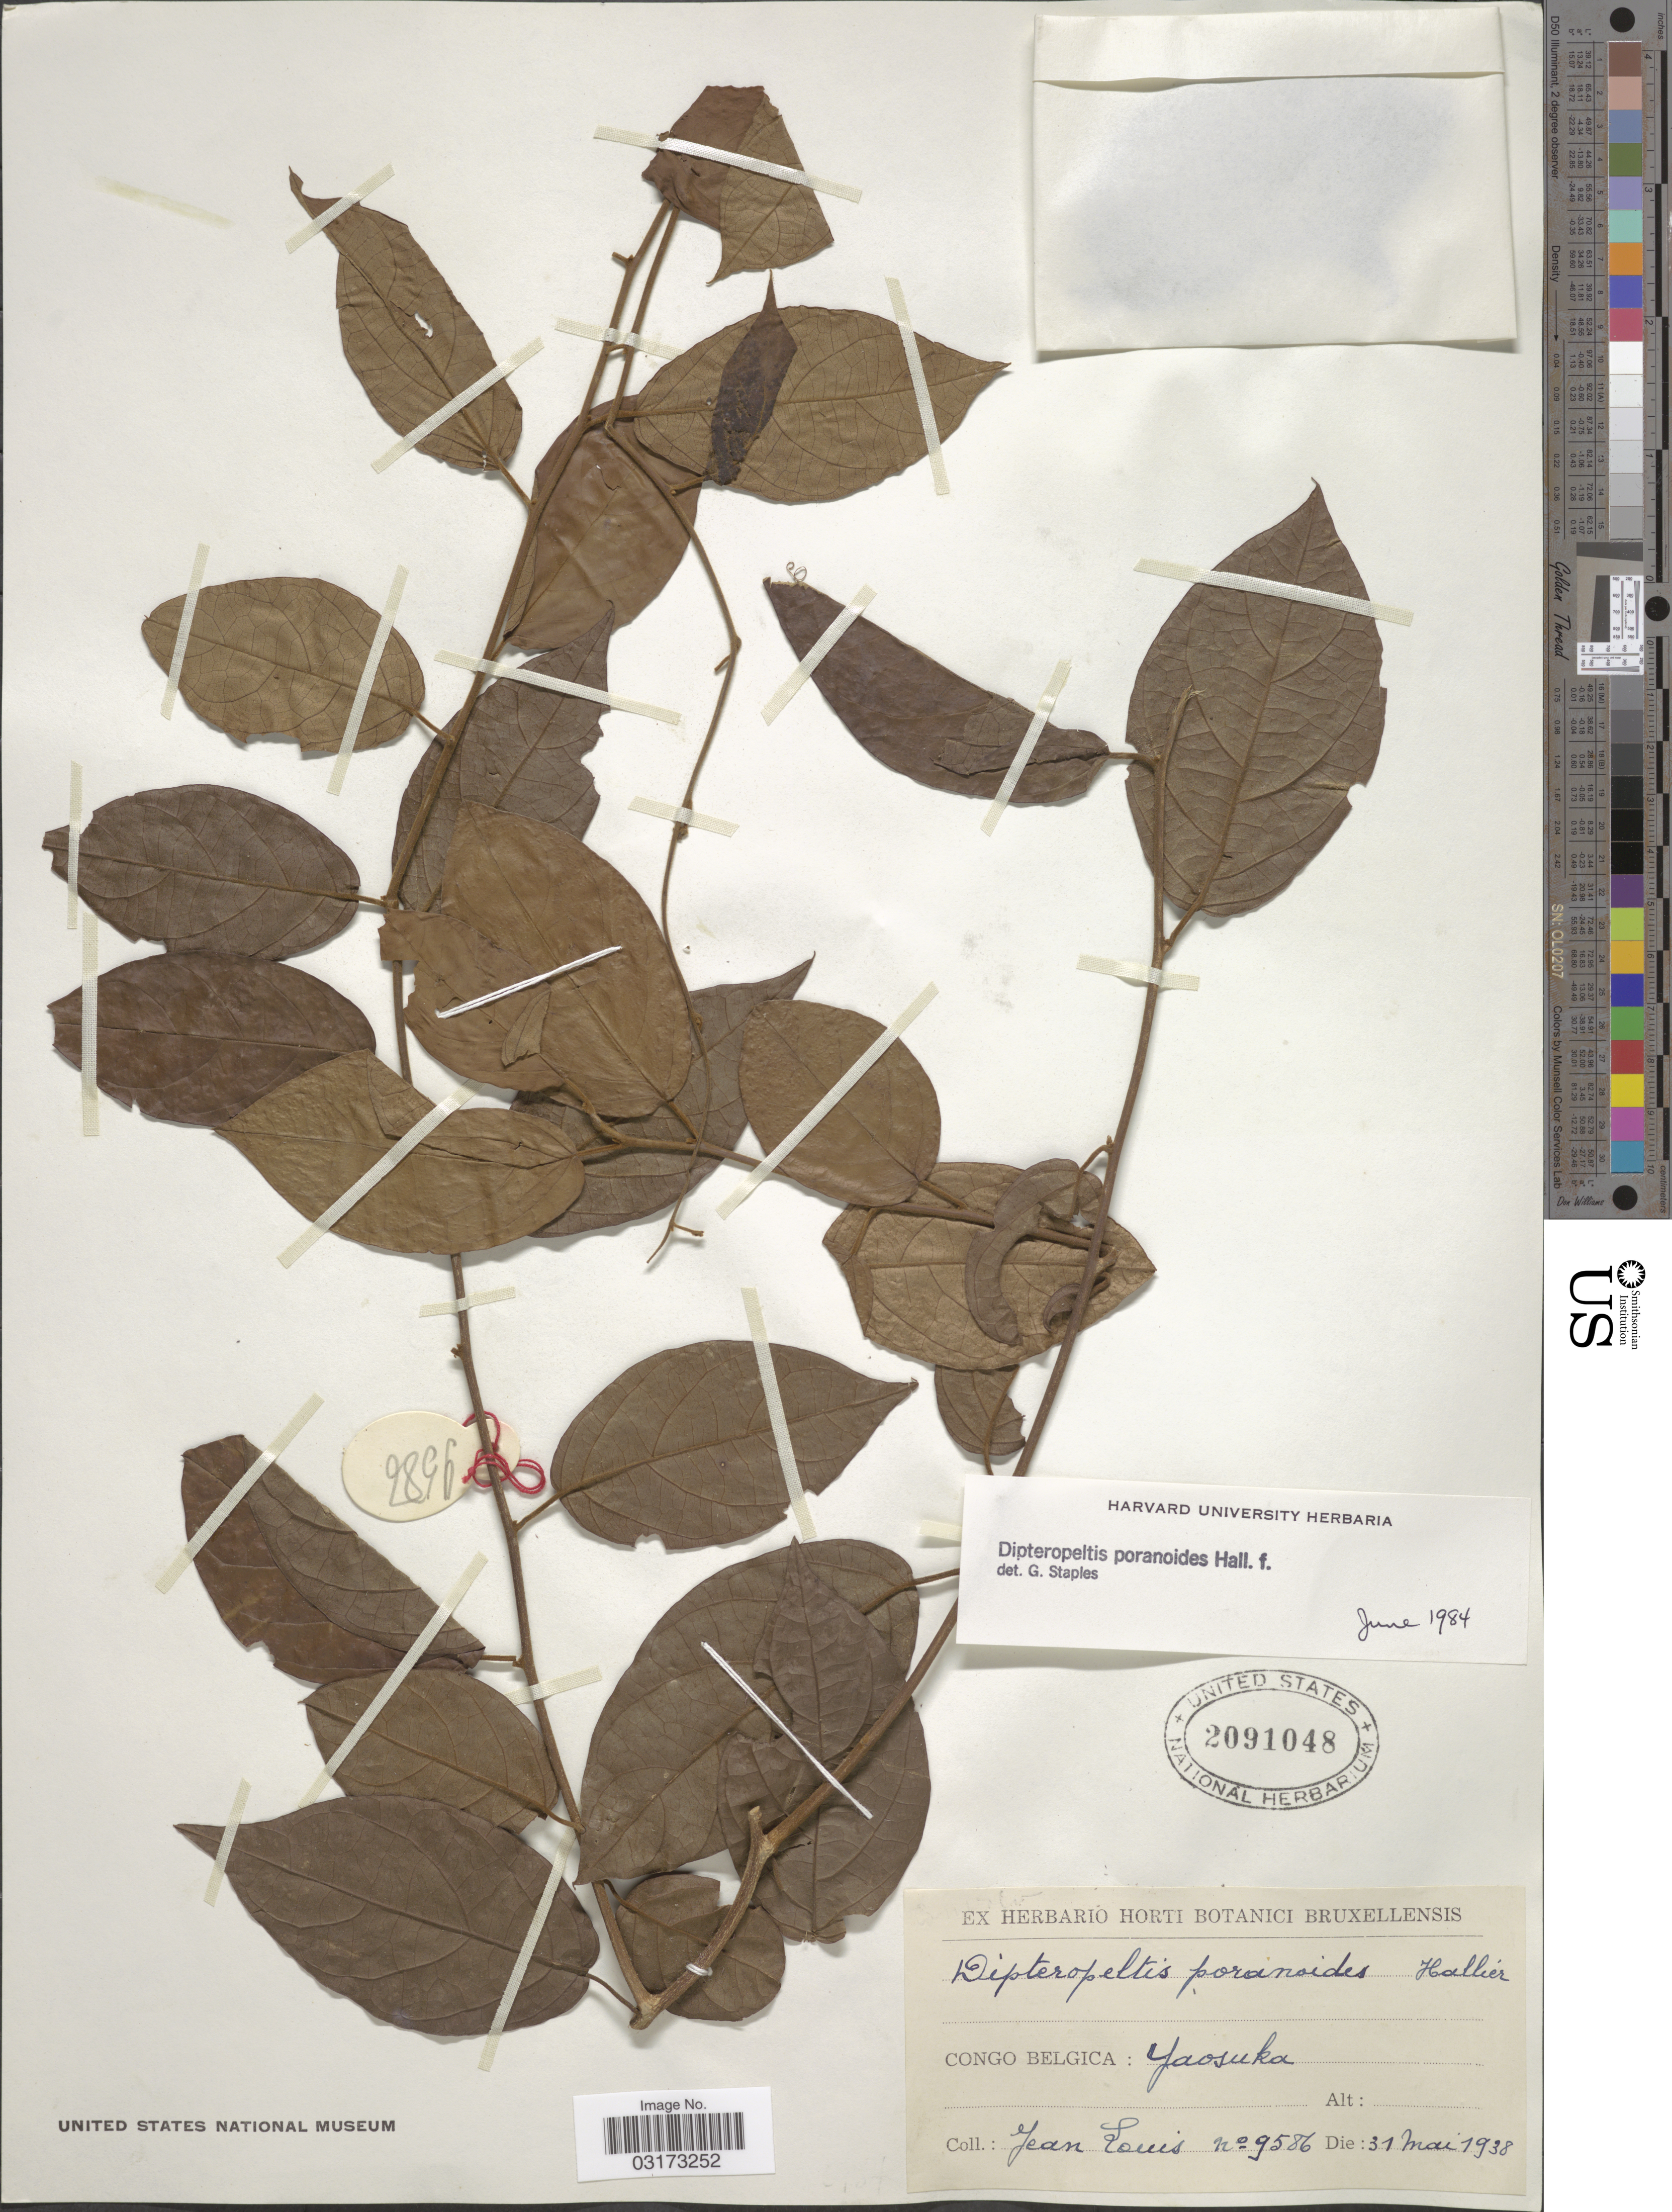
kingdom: Plantae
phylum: Tracheophyta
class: Magnoliopsida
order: Solanales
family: Convolvulaceae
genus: Dipteropeltis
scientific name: Dipteropeltis poranoides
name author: Hallier f.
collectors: J. Louis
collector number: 9586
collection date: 1938-05-31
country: Congo, Democratic Republic of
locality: Congo Belgica: Yaosuka.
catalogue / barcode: US 2091048